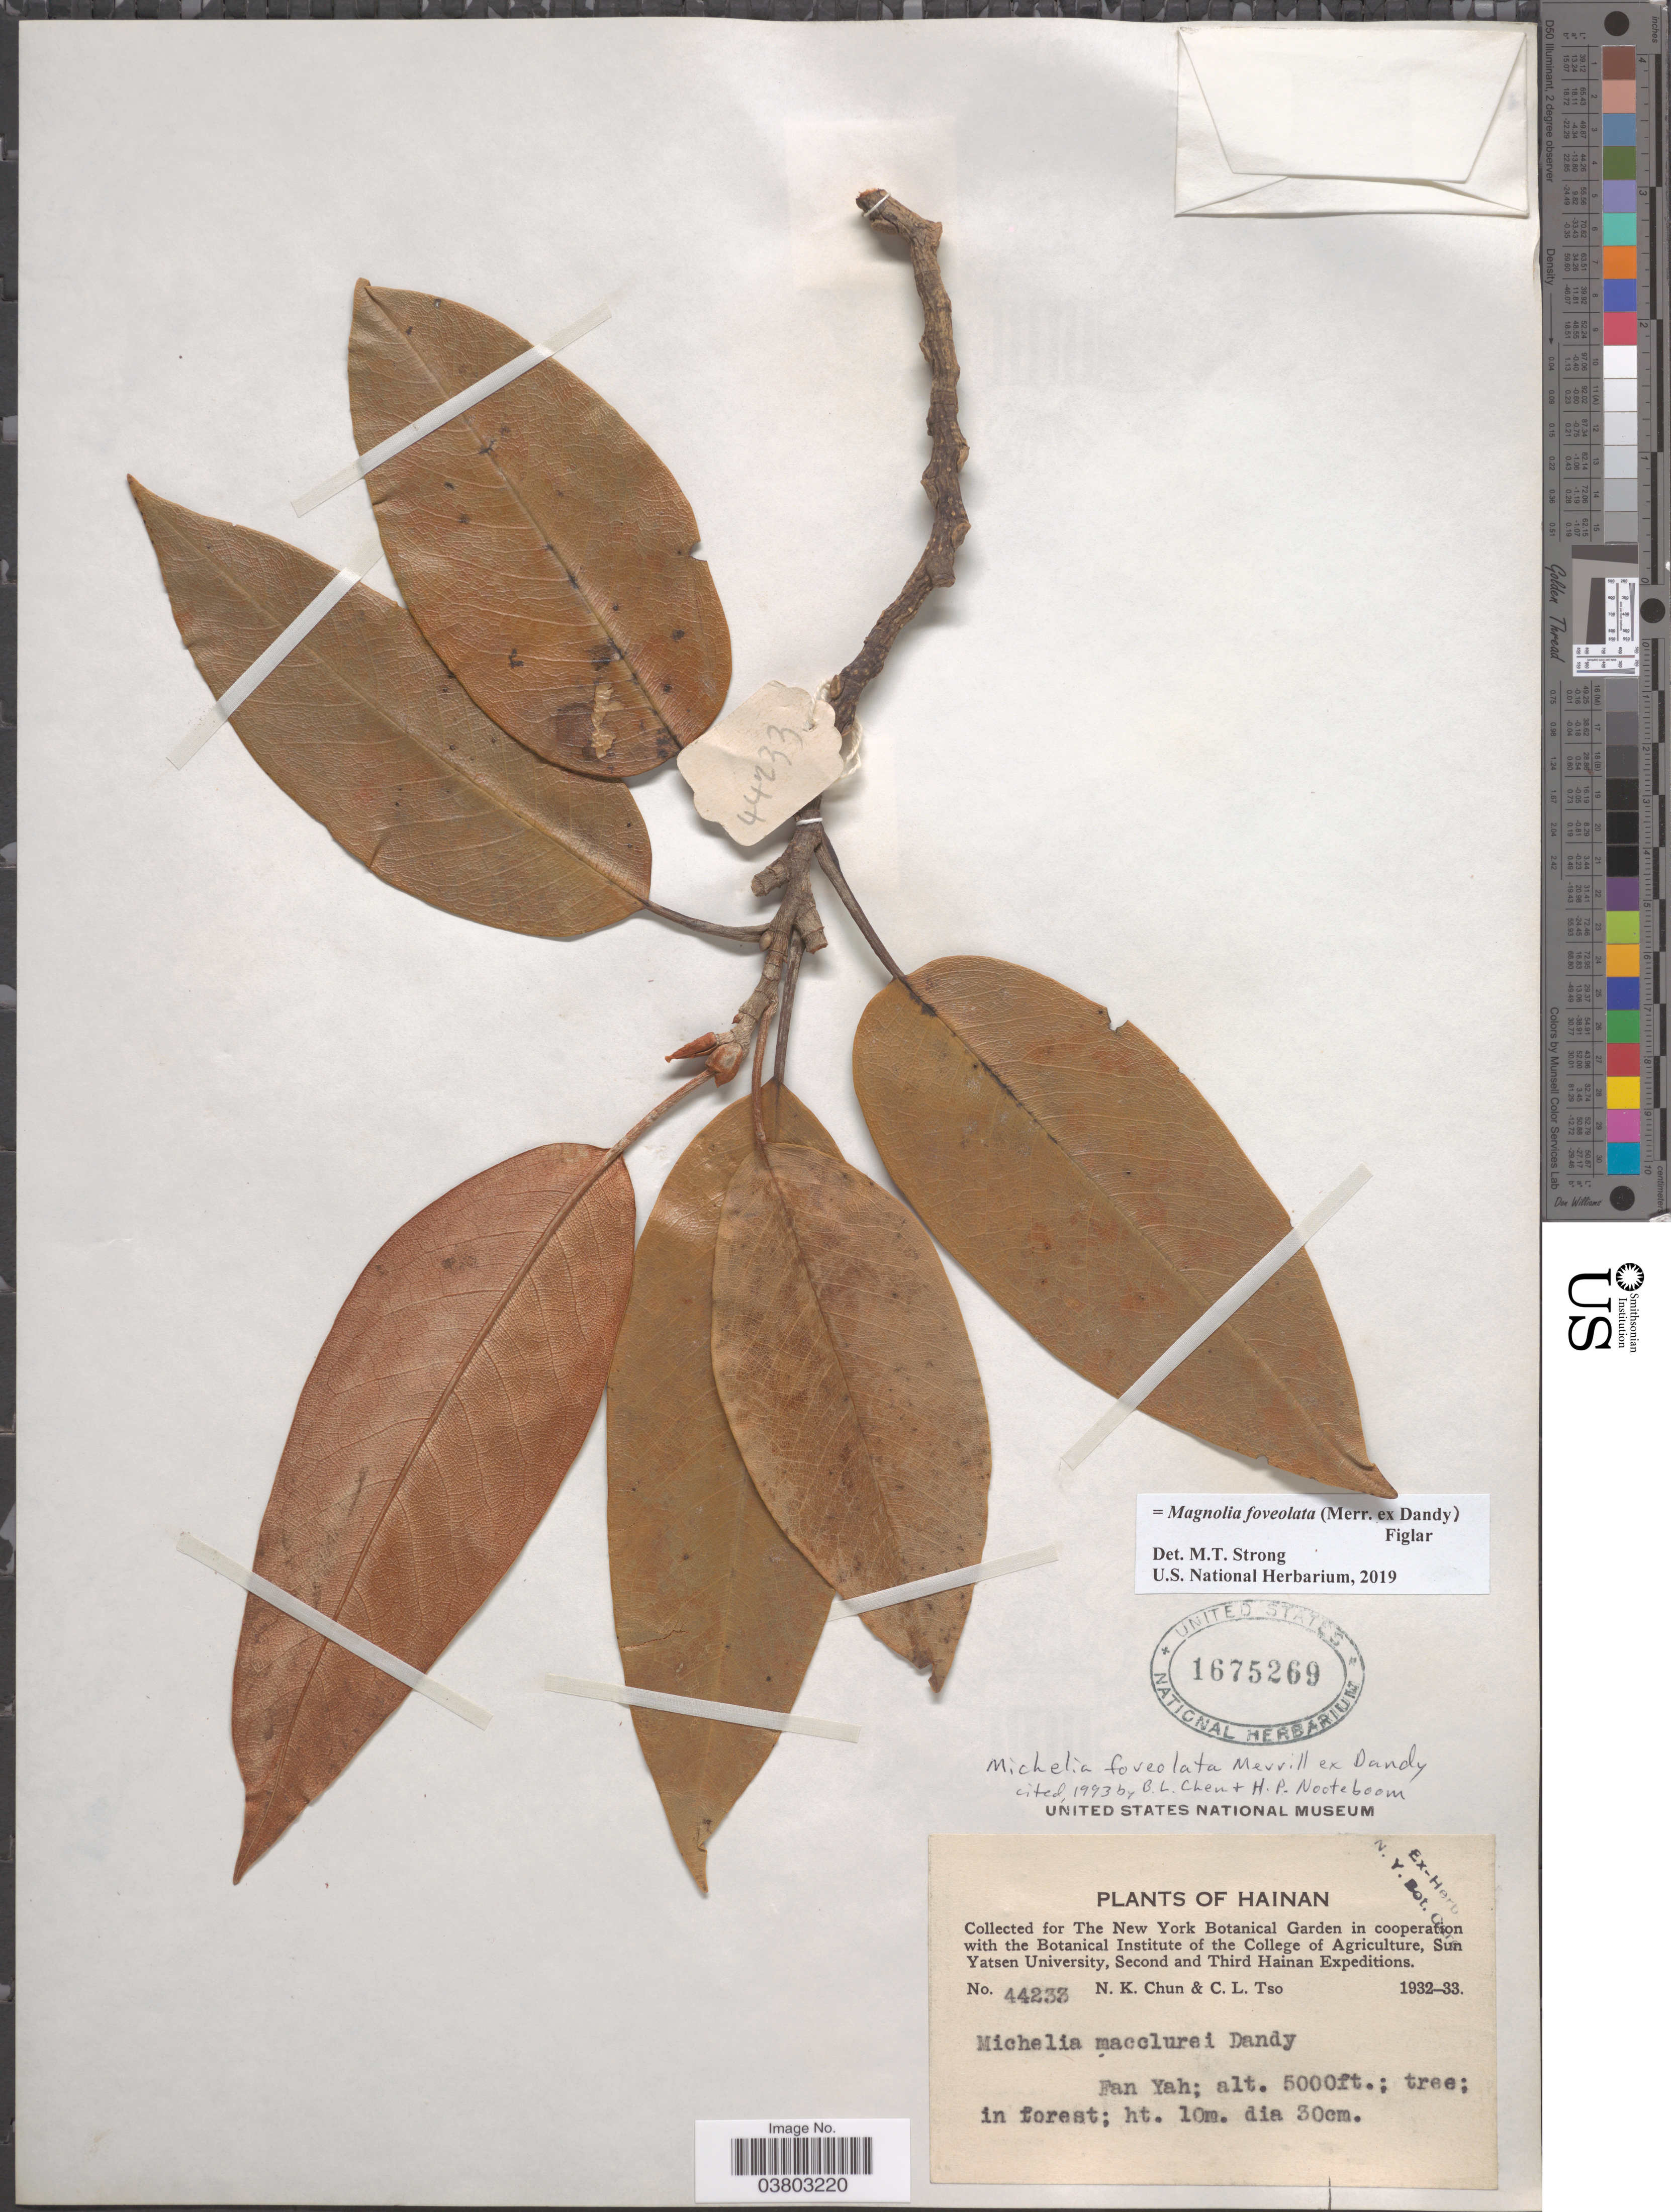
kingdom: Plantae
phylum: Tracheophyta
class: Magnoliopsida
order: Magnoliales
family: Magnoliaceae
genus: Magnolia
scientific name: Magnolia foveolata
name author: (Merr. ex Dandy) Figlar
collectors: N. K. Chun & C. Tso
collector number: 44233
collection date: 1932/1933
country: China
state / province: Hainan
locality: Fan Yah.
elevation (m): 1524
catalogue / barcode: US 1675269